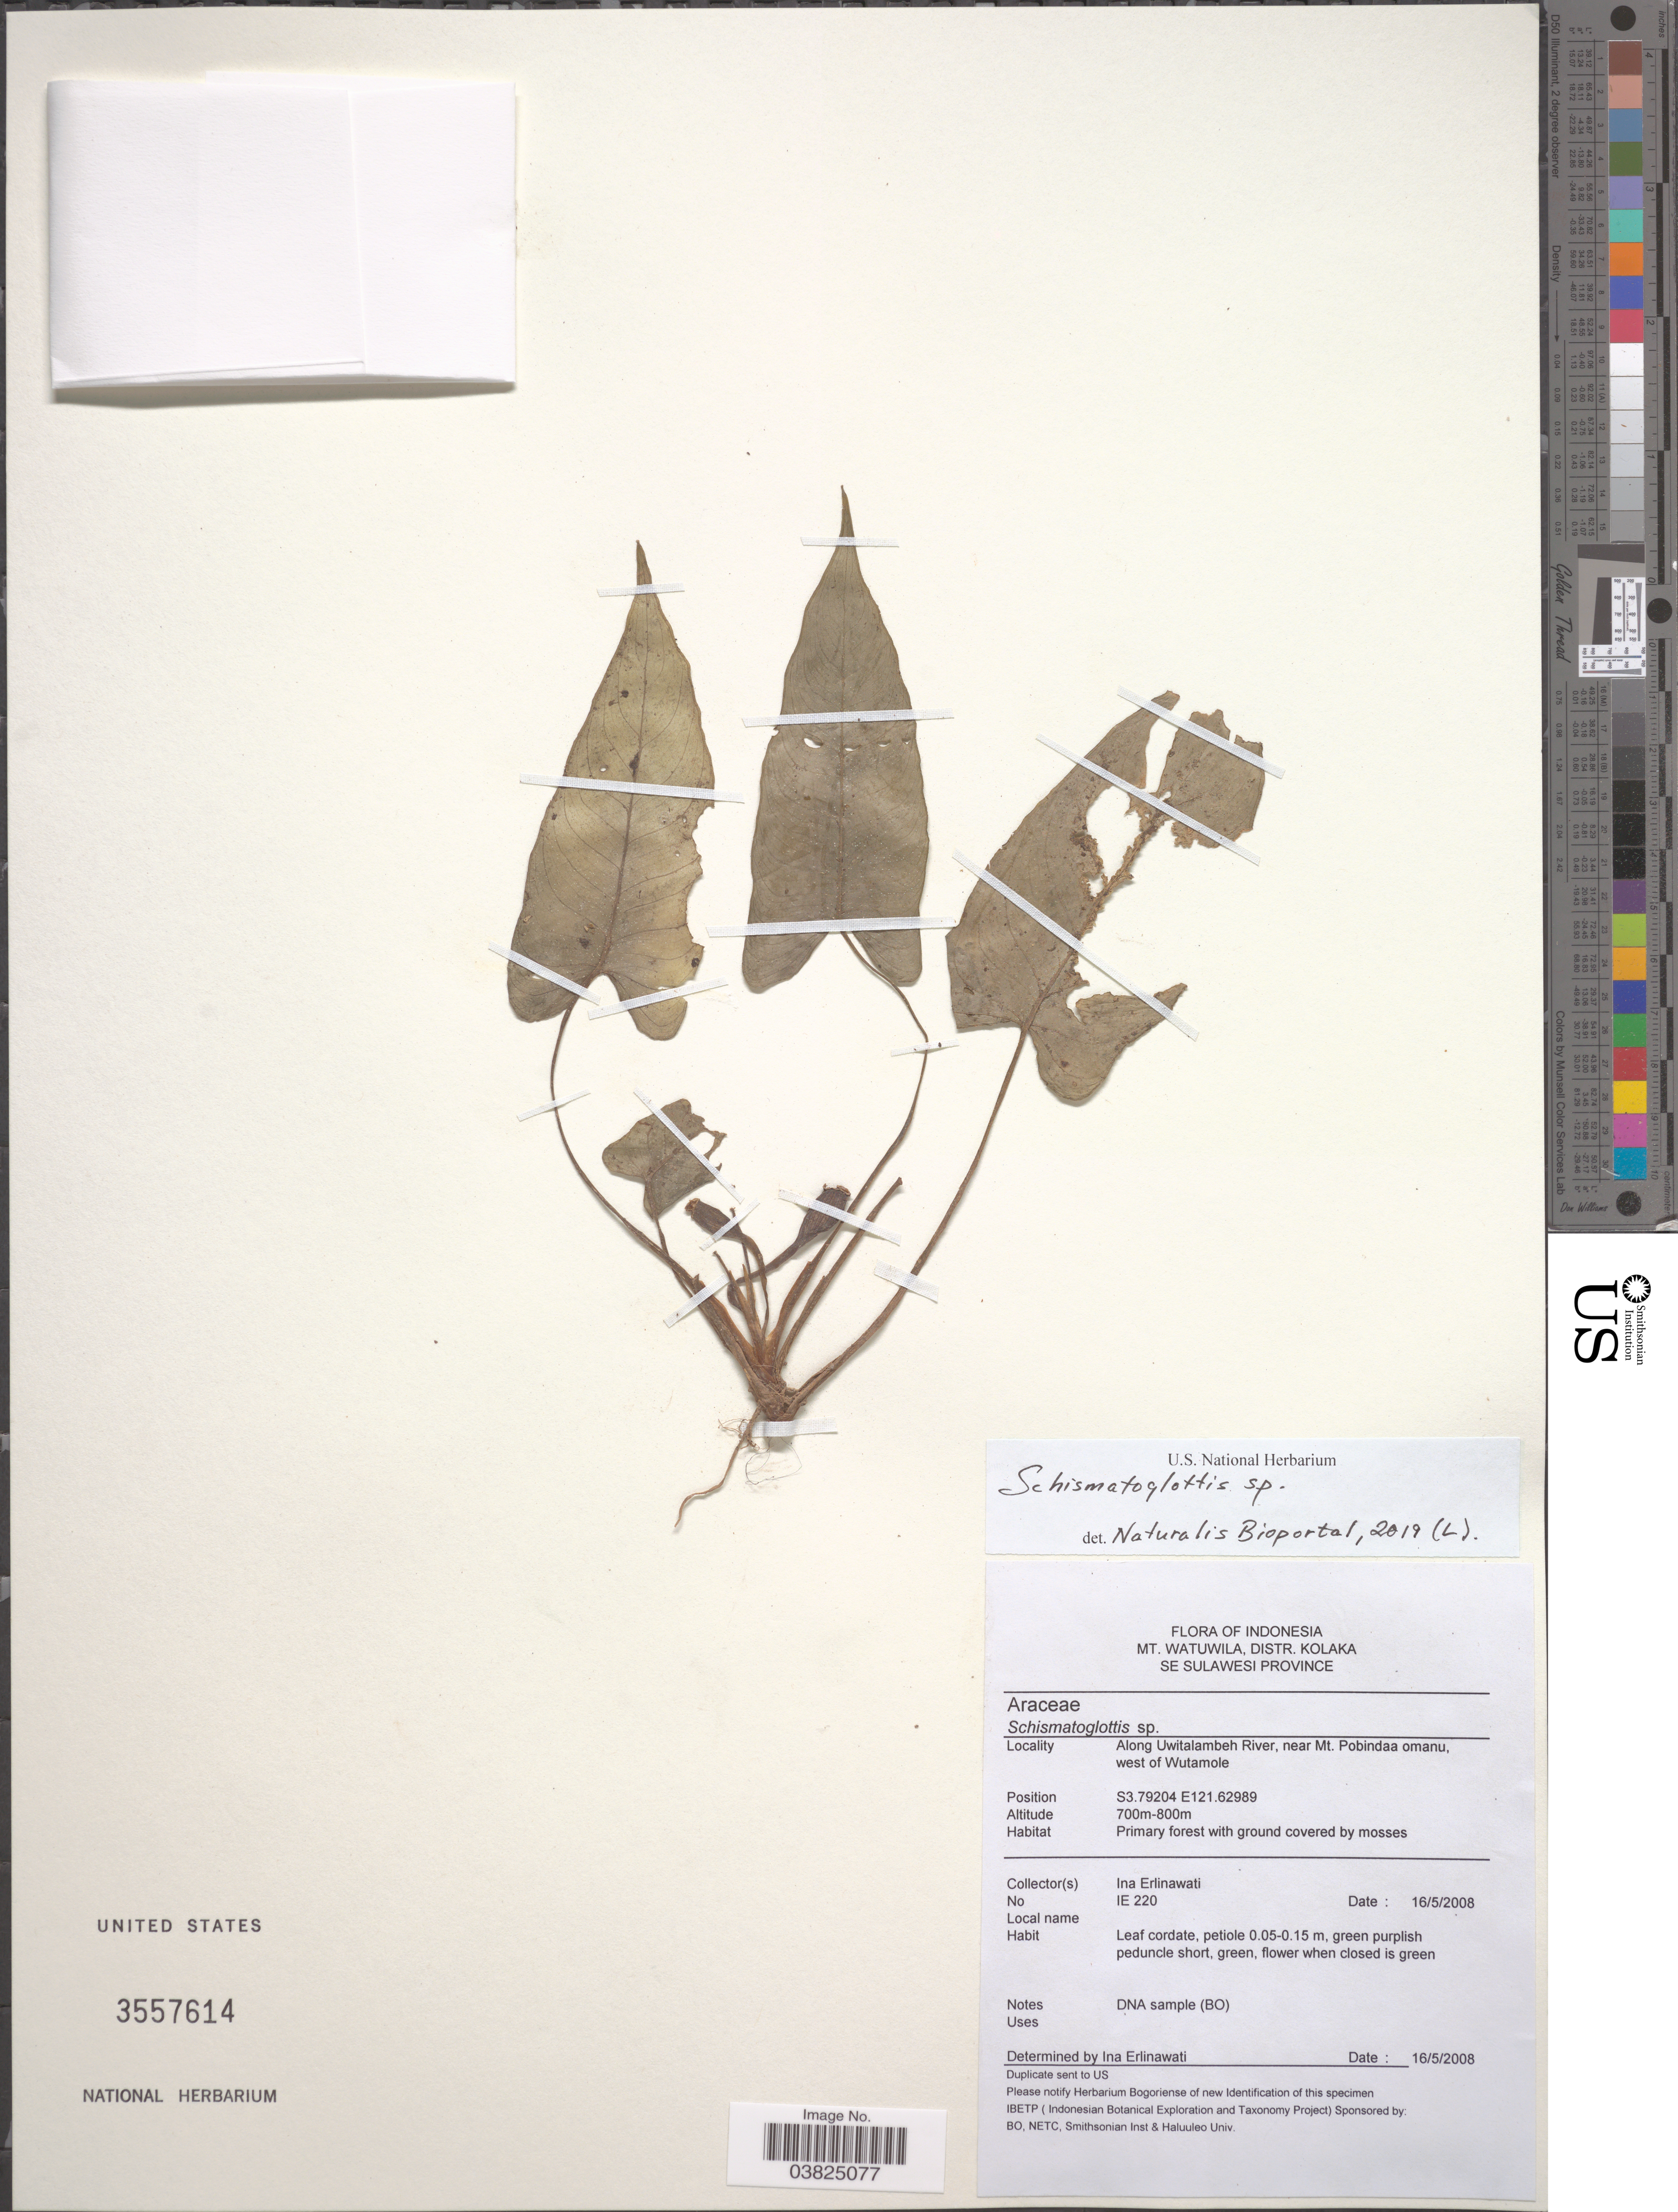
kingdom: Plantae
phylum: Tracheophyta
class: Liliopsida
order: Alismatales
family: Araceae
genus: Schismatoglottis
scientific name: Schismatoglottis sp.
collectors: I. Erlinawati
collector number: IE220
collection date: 2008-05-16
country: Indonesia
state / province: Sulawesi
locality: Mt. Watuwila, Distr. Kolaka SE Sulawesi Province. Along Uwitalambeh River, near Mt. Pobindaa omanu, west of Wutamole.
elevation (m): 700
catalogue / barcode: US 3557614